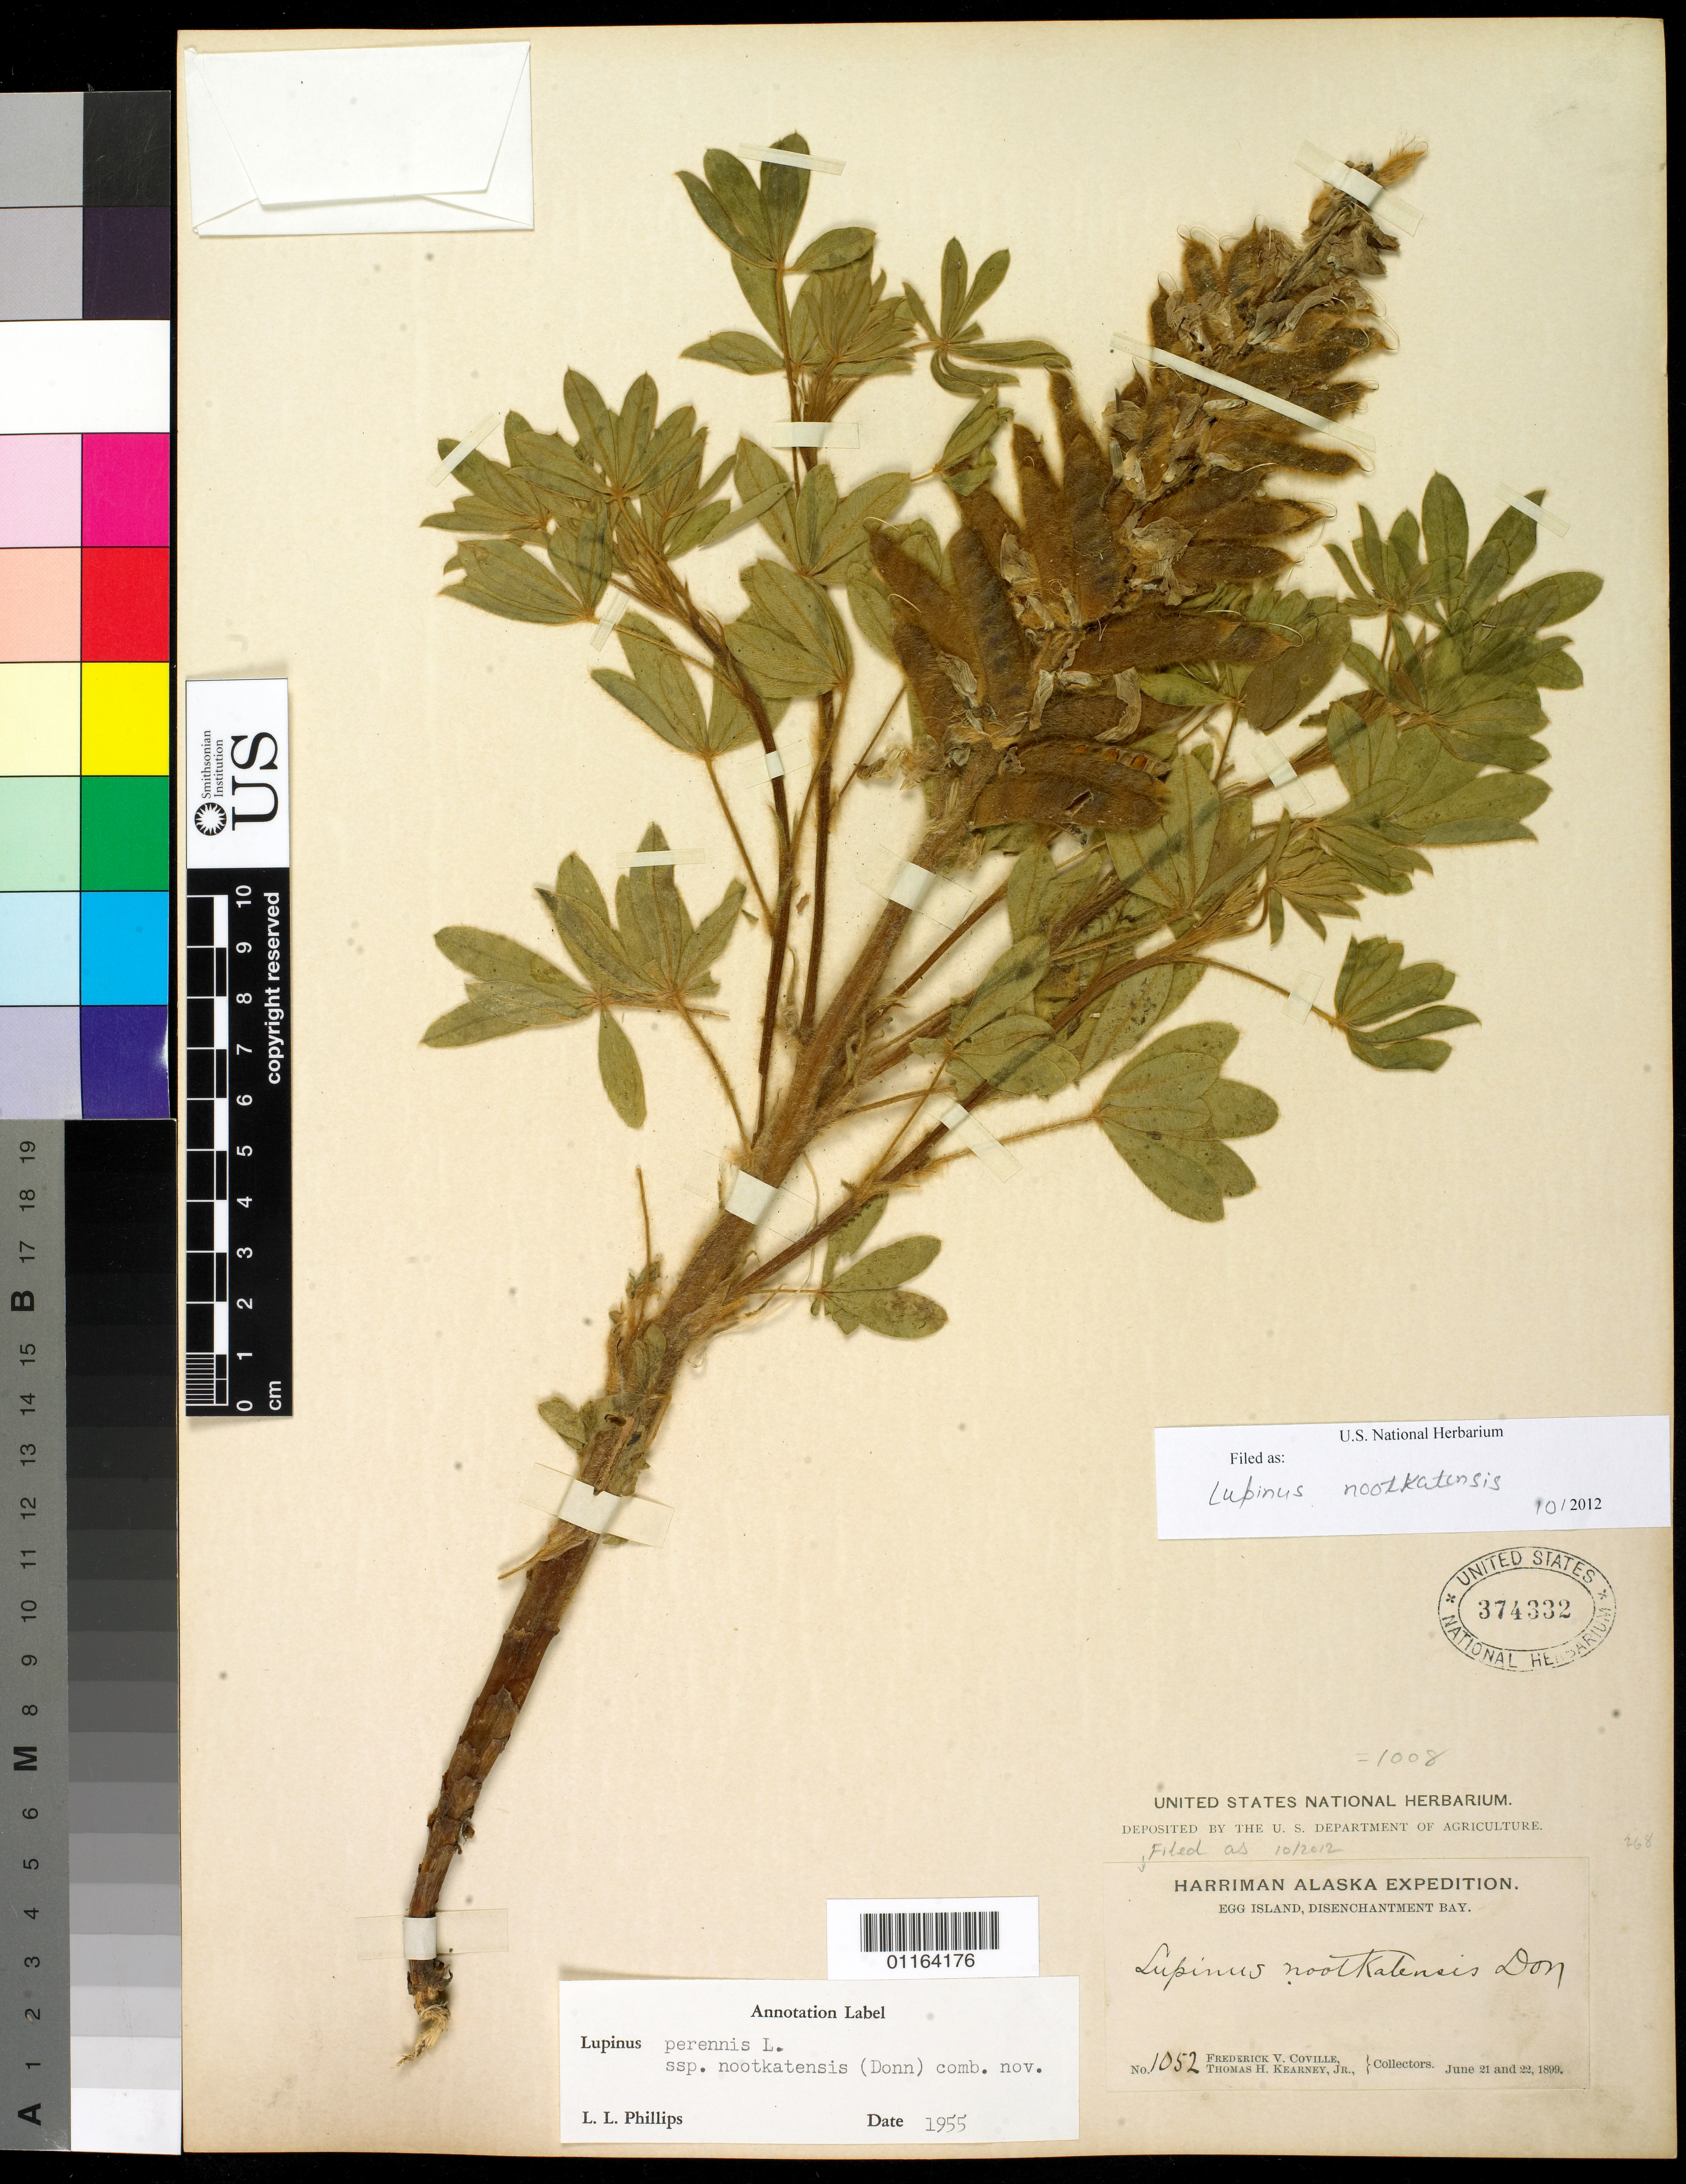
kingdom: Plantae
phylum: Tracheophyta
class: Magnoliopsida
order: Fabales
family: Fabaceae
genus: Lupinus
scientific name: Lupinus nootkatensis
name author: Donn ex Sims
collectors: F. V. Coville & T. H. Kearney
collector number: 1052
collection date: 1899-06-21/1899-06-22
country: United States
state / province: Alaska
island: Egg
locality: Disenchantment Bay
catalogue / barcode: US 374332